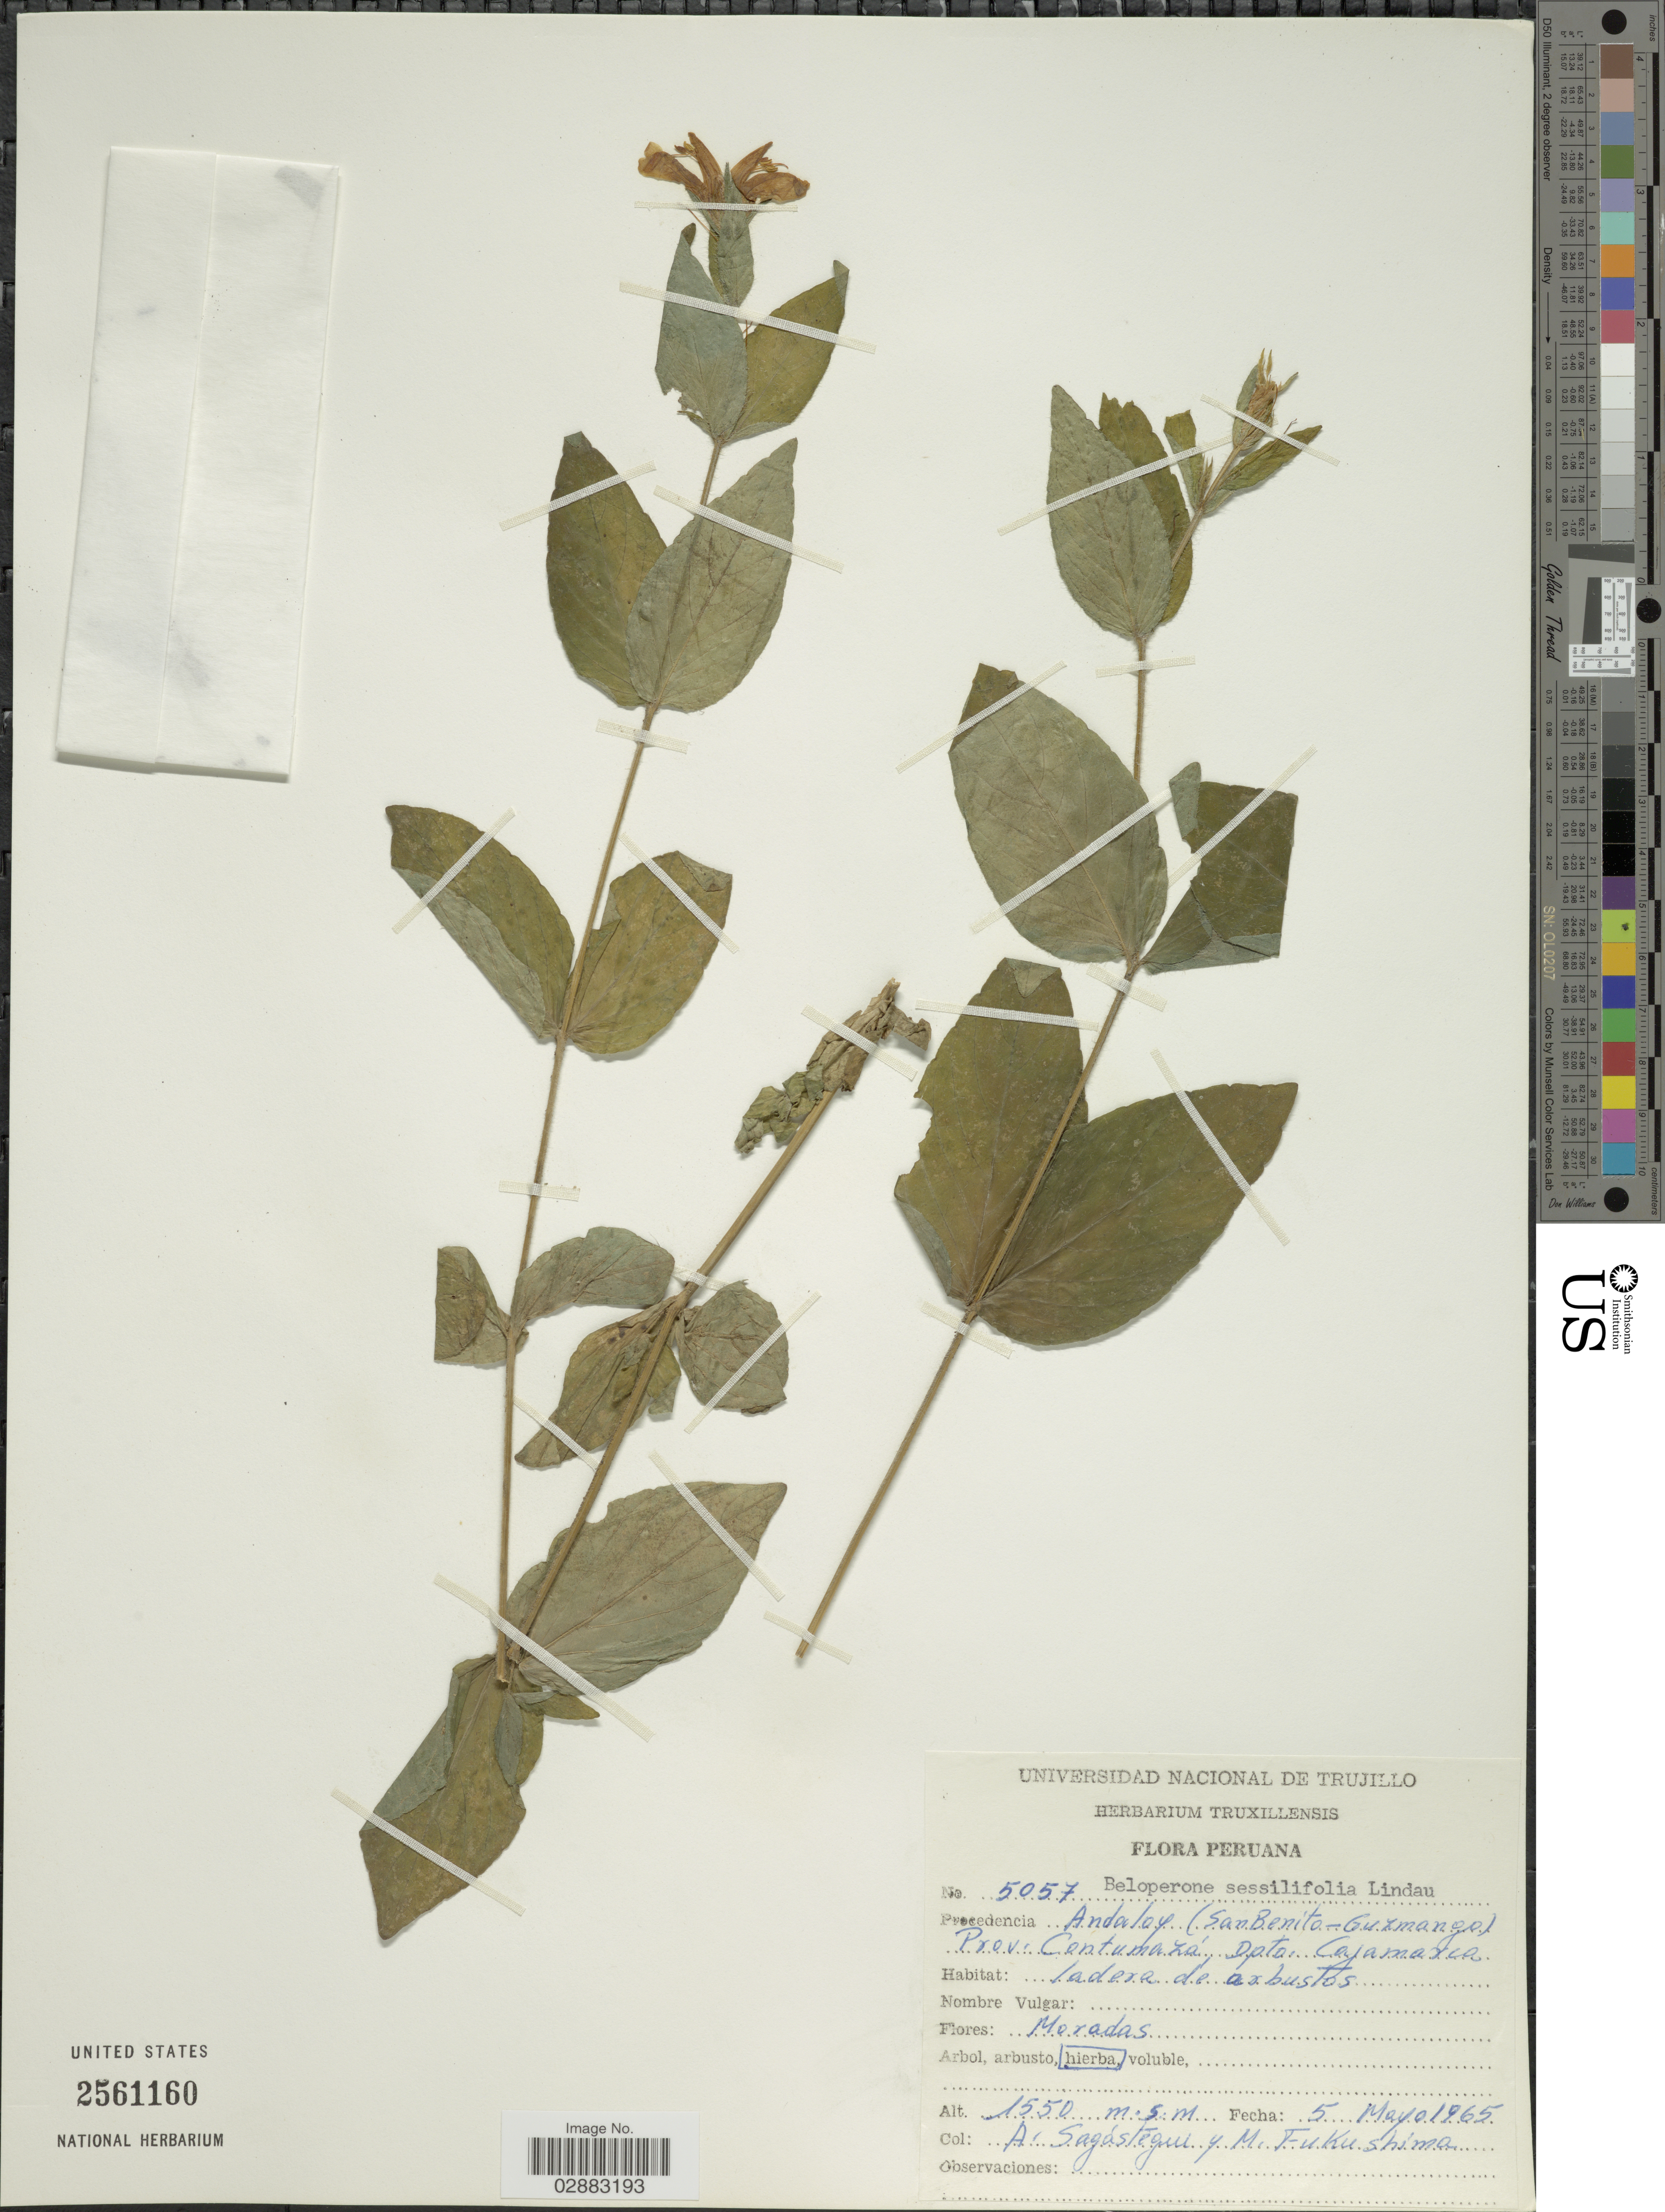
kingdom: Plantae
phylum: Tracheophyta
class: Magnoliopsida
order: Lamiales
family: Acanthaceae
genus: Justicia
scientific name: Justicia sessilifolia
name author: (Lindau) Wassh.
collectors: A. Sagastegui & M. Fukushima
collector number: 5057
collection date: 1965-05-05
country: Peru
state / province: Cajamarca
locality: Andaloy (San Benito - Guzmango). Prov. Contumazá, Dpto. Cajamarca.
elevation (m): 1550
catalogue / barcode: US 2561160